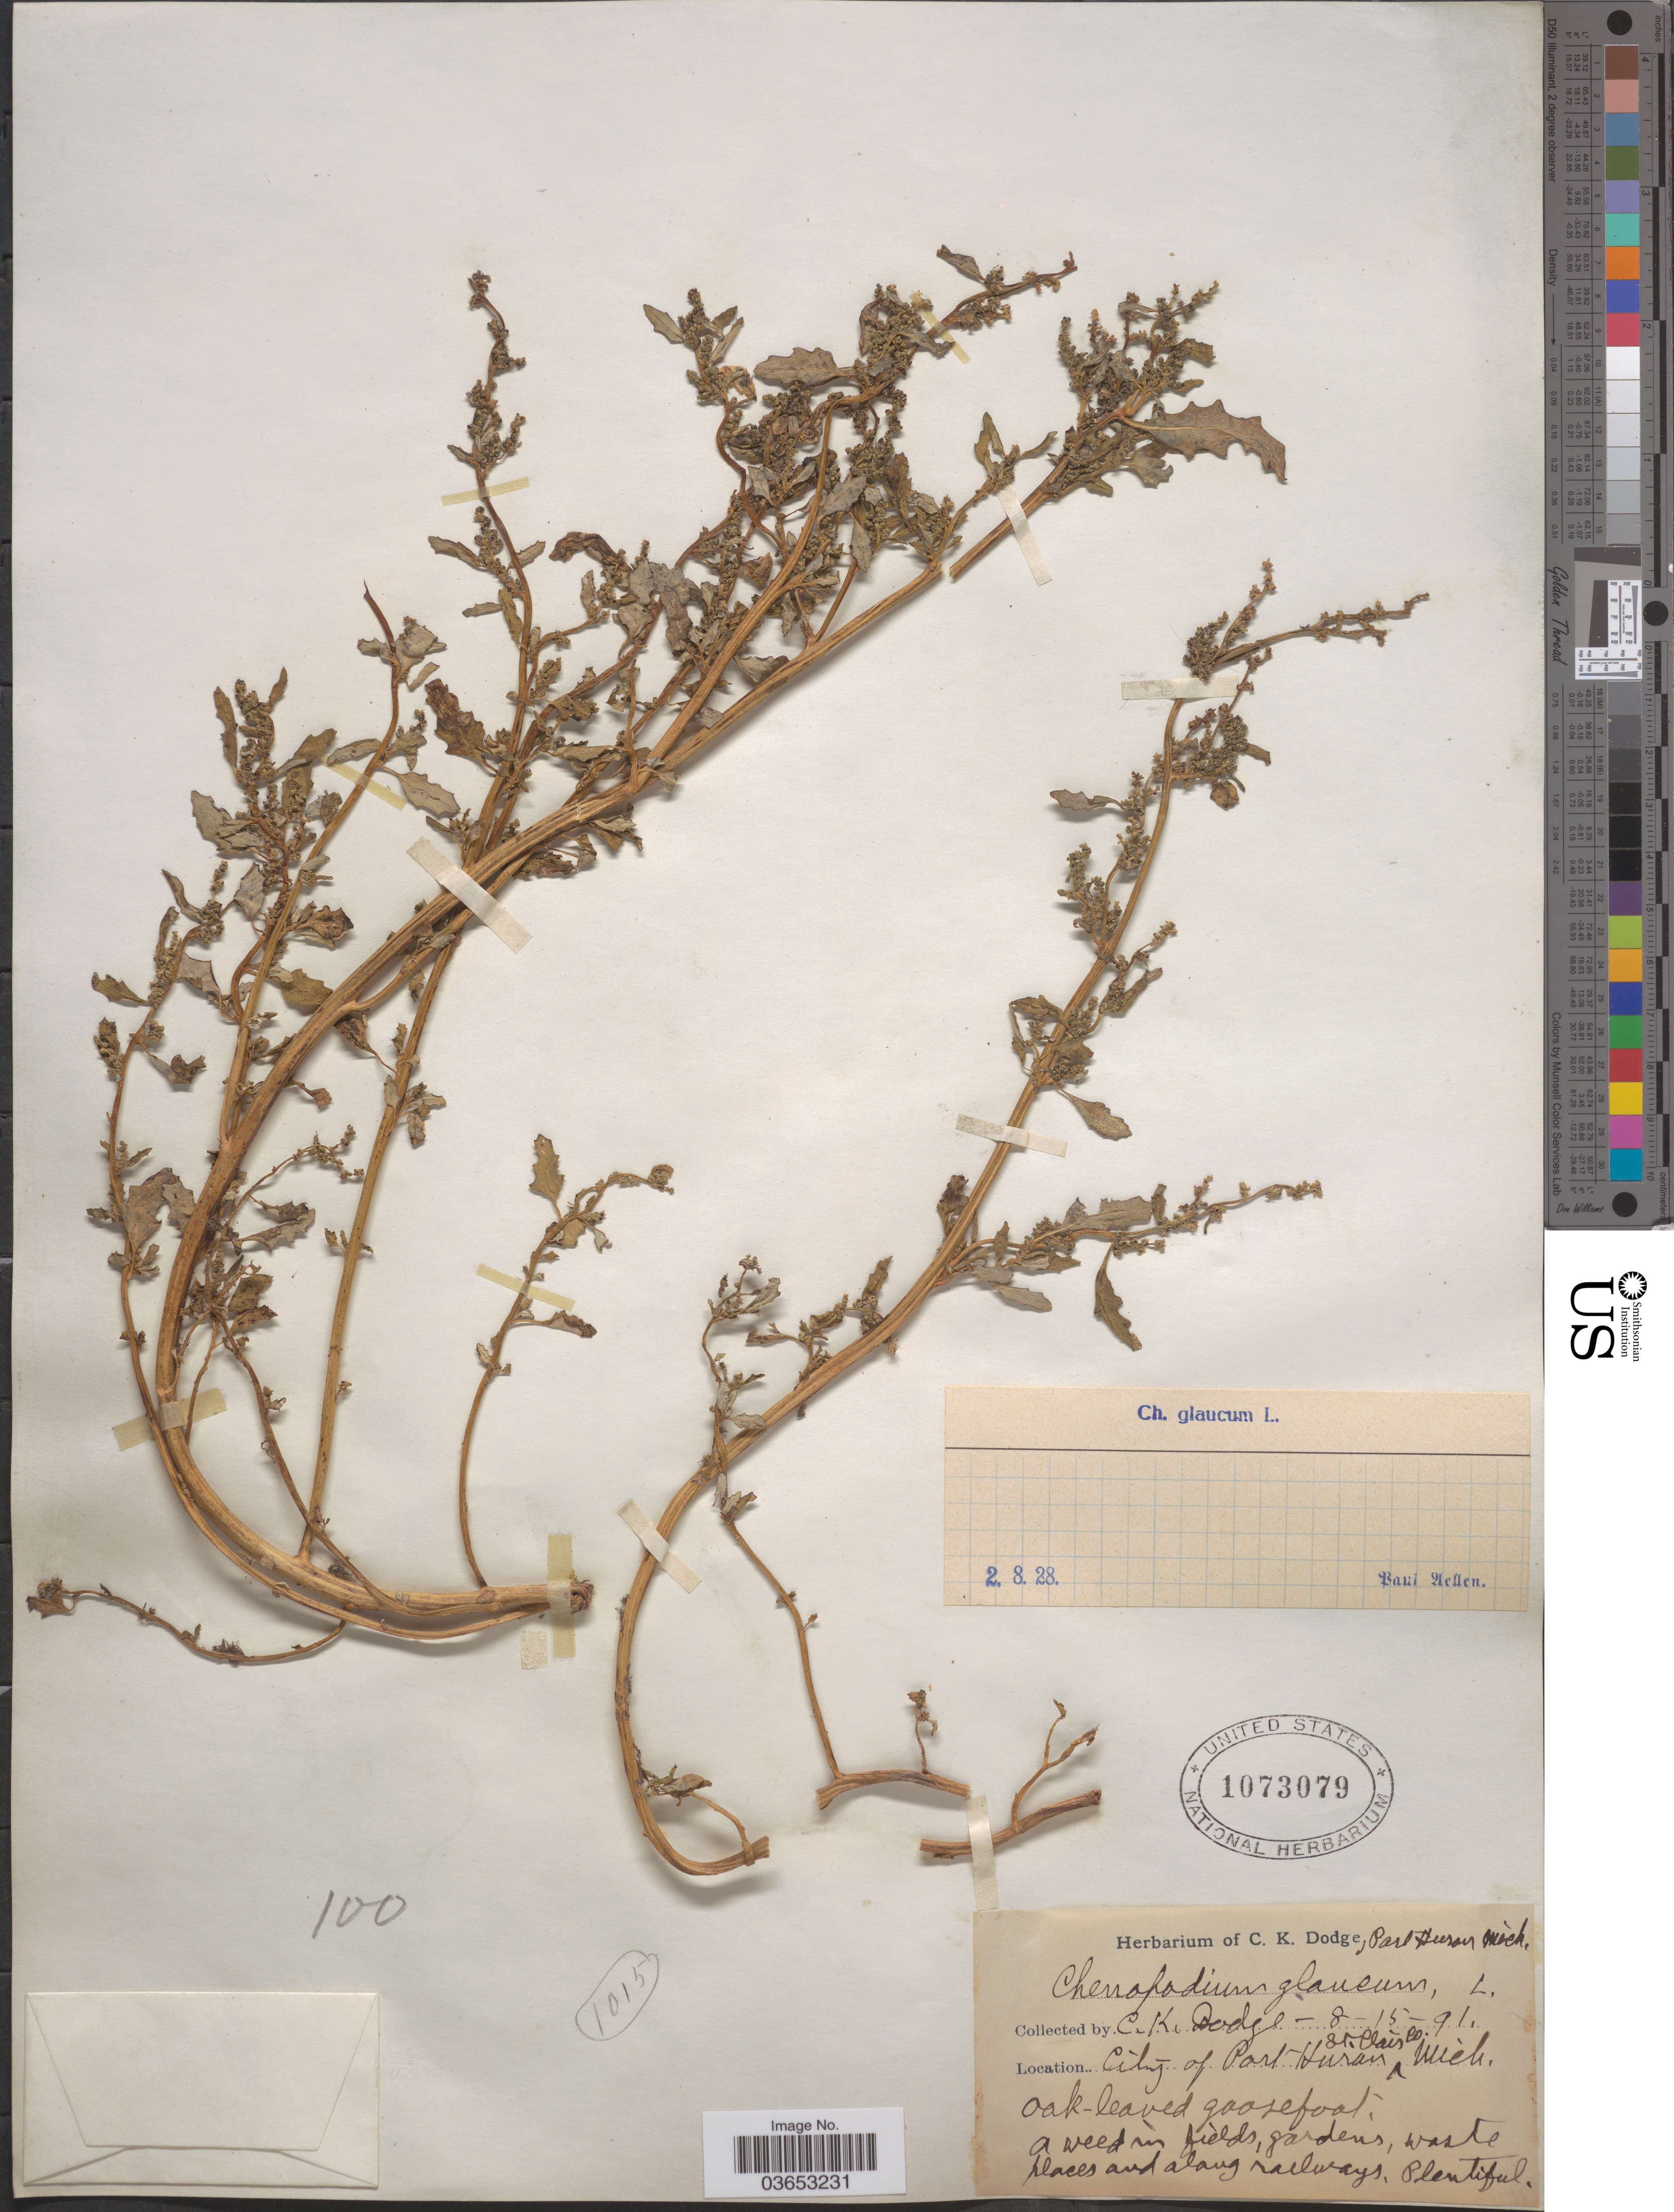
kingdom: Plantae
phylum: Tracheophyta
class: Magnoliopsida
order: Caryophyllales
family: Amaranthaceae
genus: Chenopodium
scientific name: Chenopodium glaucum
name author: L.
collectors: C. Dodge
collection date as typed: Transcribed d/m/y: 15/8/91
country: United States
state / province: Michigan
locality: City of Port Huron. St. Clair Co.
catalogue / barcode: US 1073079